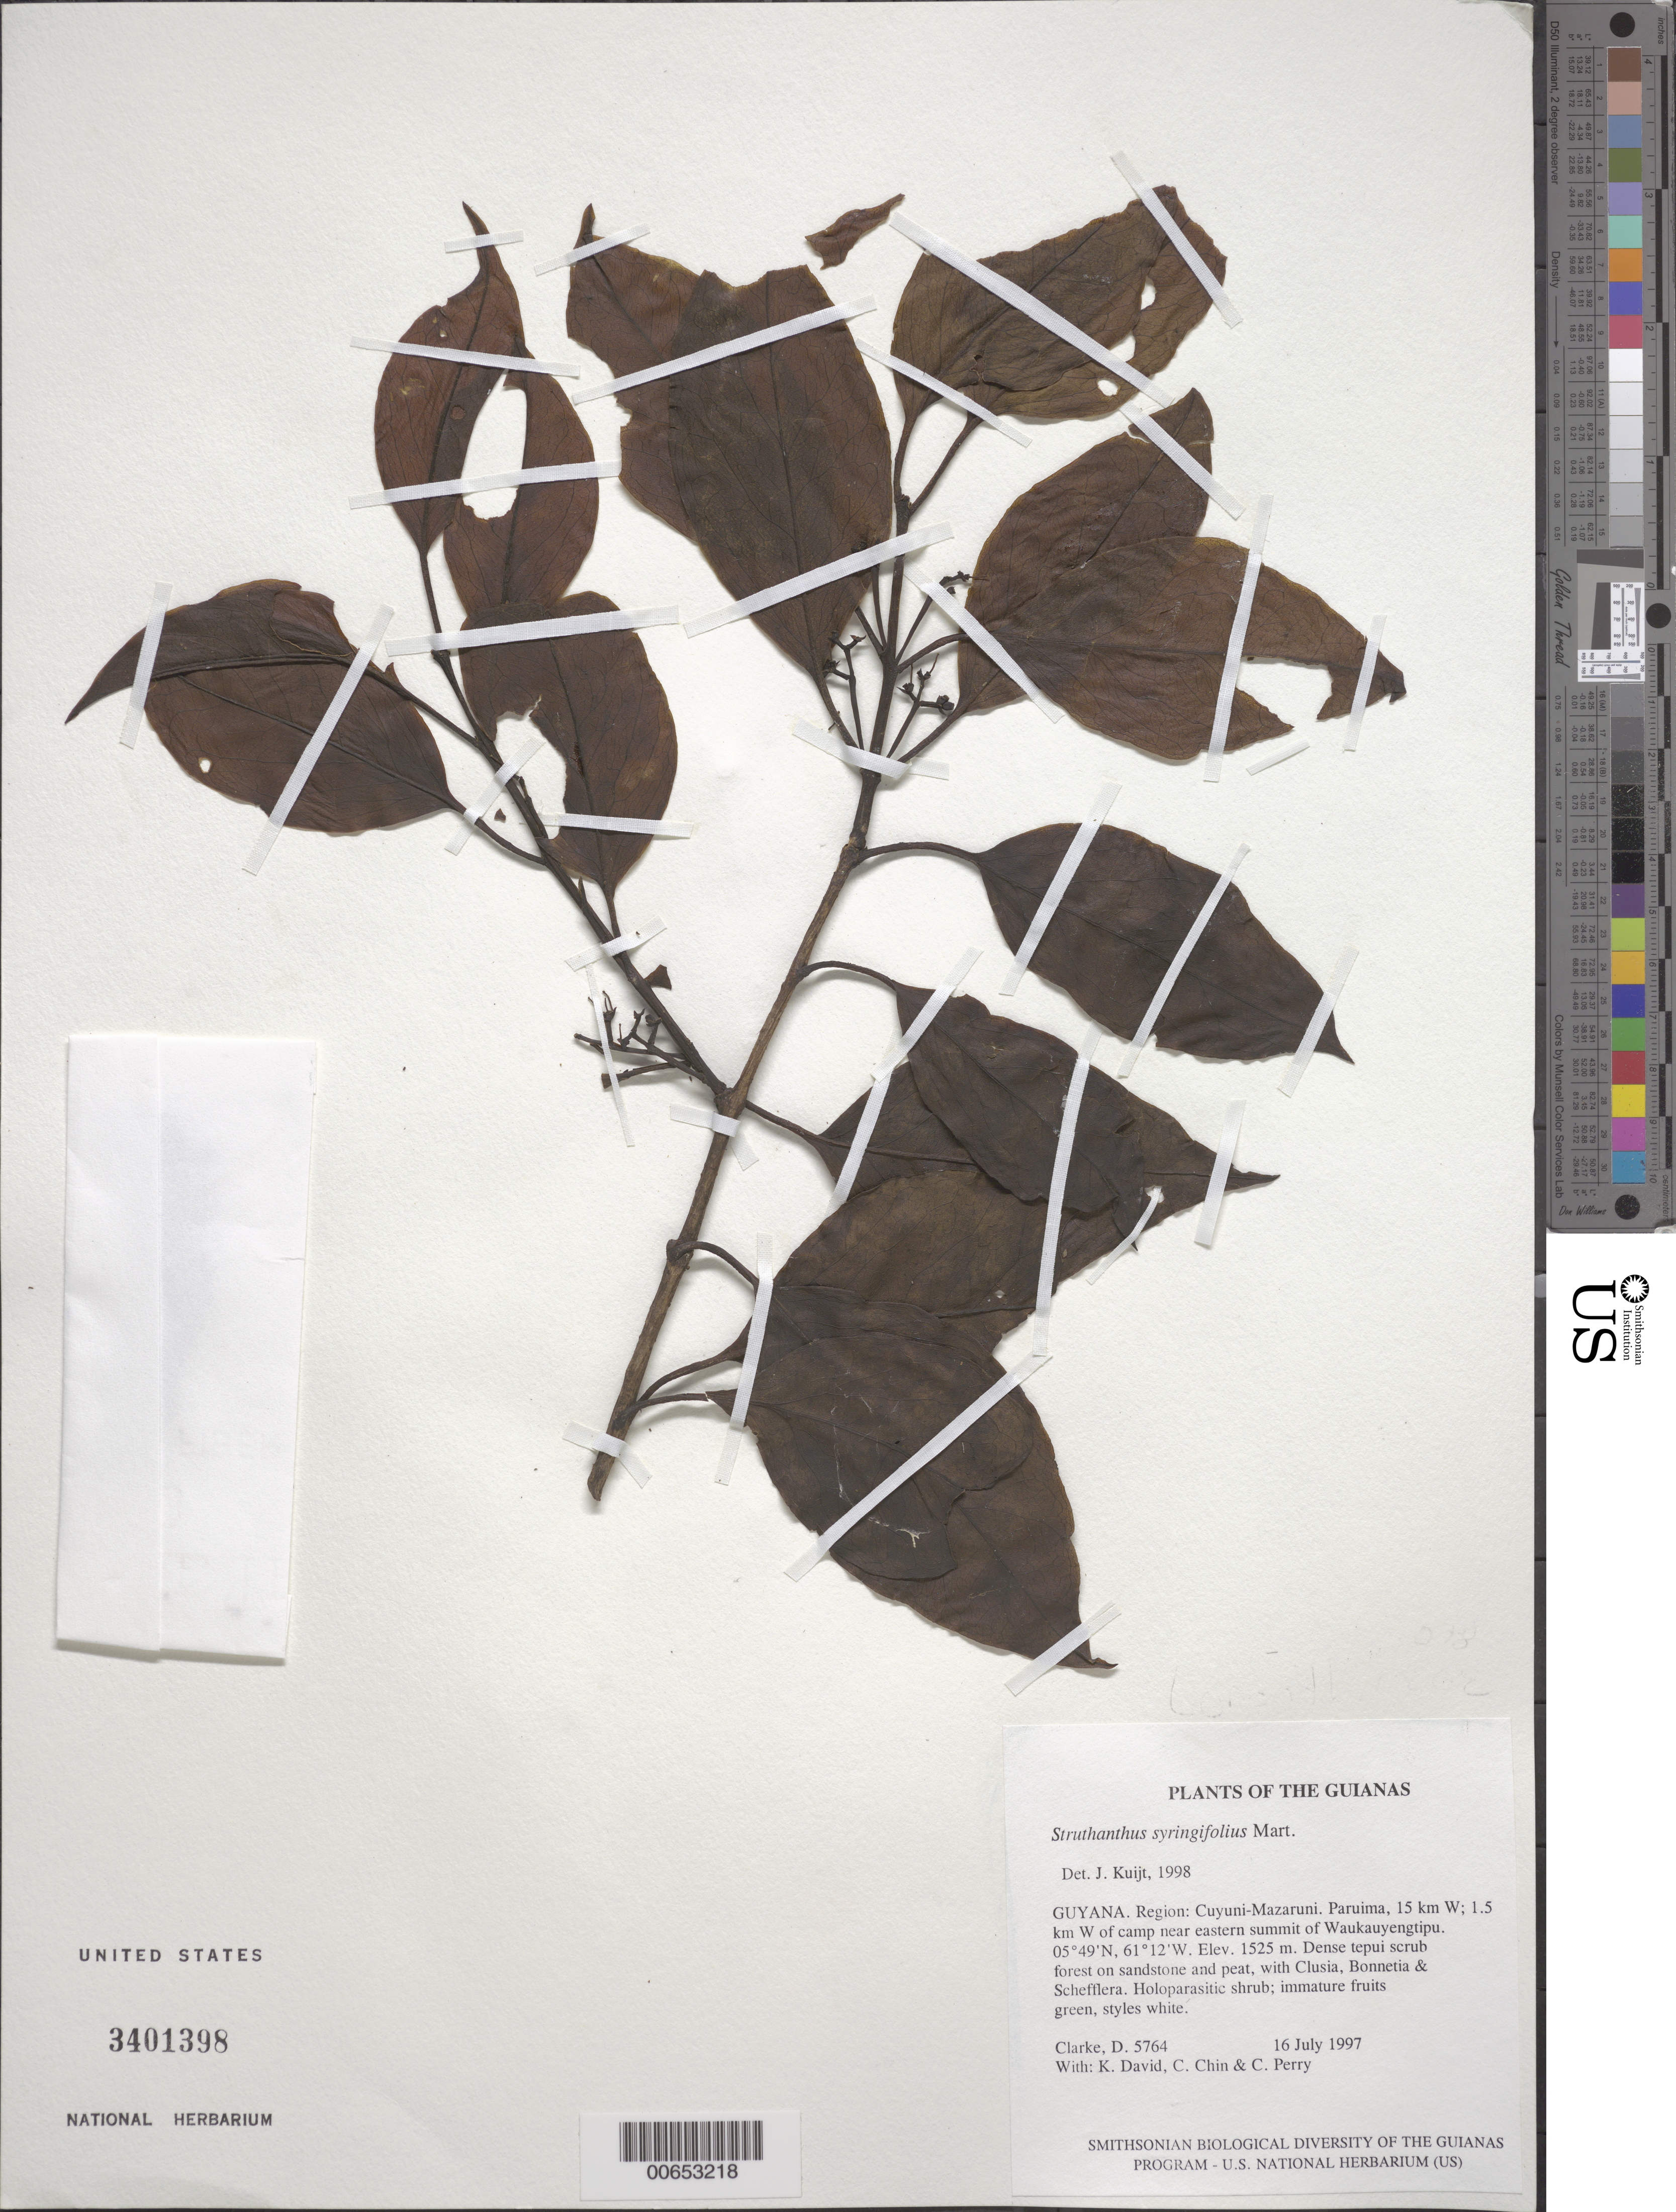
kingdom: Plantae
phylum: Tracheophyta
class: Magnoliopsida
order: Santalales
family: Loranthaceae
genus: Struthanthus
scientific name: Struthanthus syringifolius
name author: (Mart.) Mart.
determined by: Kuijt, Job, (CANADA)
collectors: H. D. Clarke, K. David, C. Chin & C. Perry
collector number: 5764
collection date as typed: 16 July 1997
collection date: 1997-07-16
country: Guyana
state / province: Cuyuni-Mazaruni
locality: Paruima, 15 km W; 1.5 km W of camp near eastern summit of Waukauyengtipu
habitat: Dense tepui scrub forest on sandstone and peat, with Clusia, Bonnetia & Schefflera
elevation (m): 1525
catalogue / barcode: US 3401398